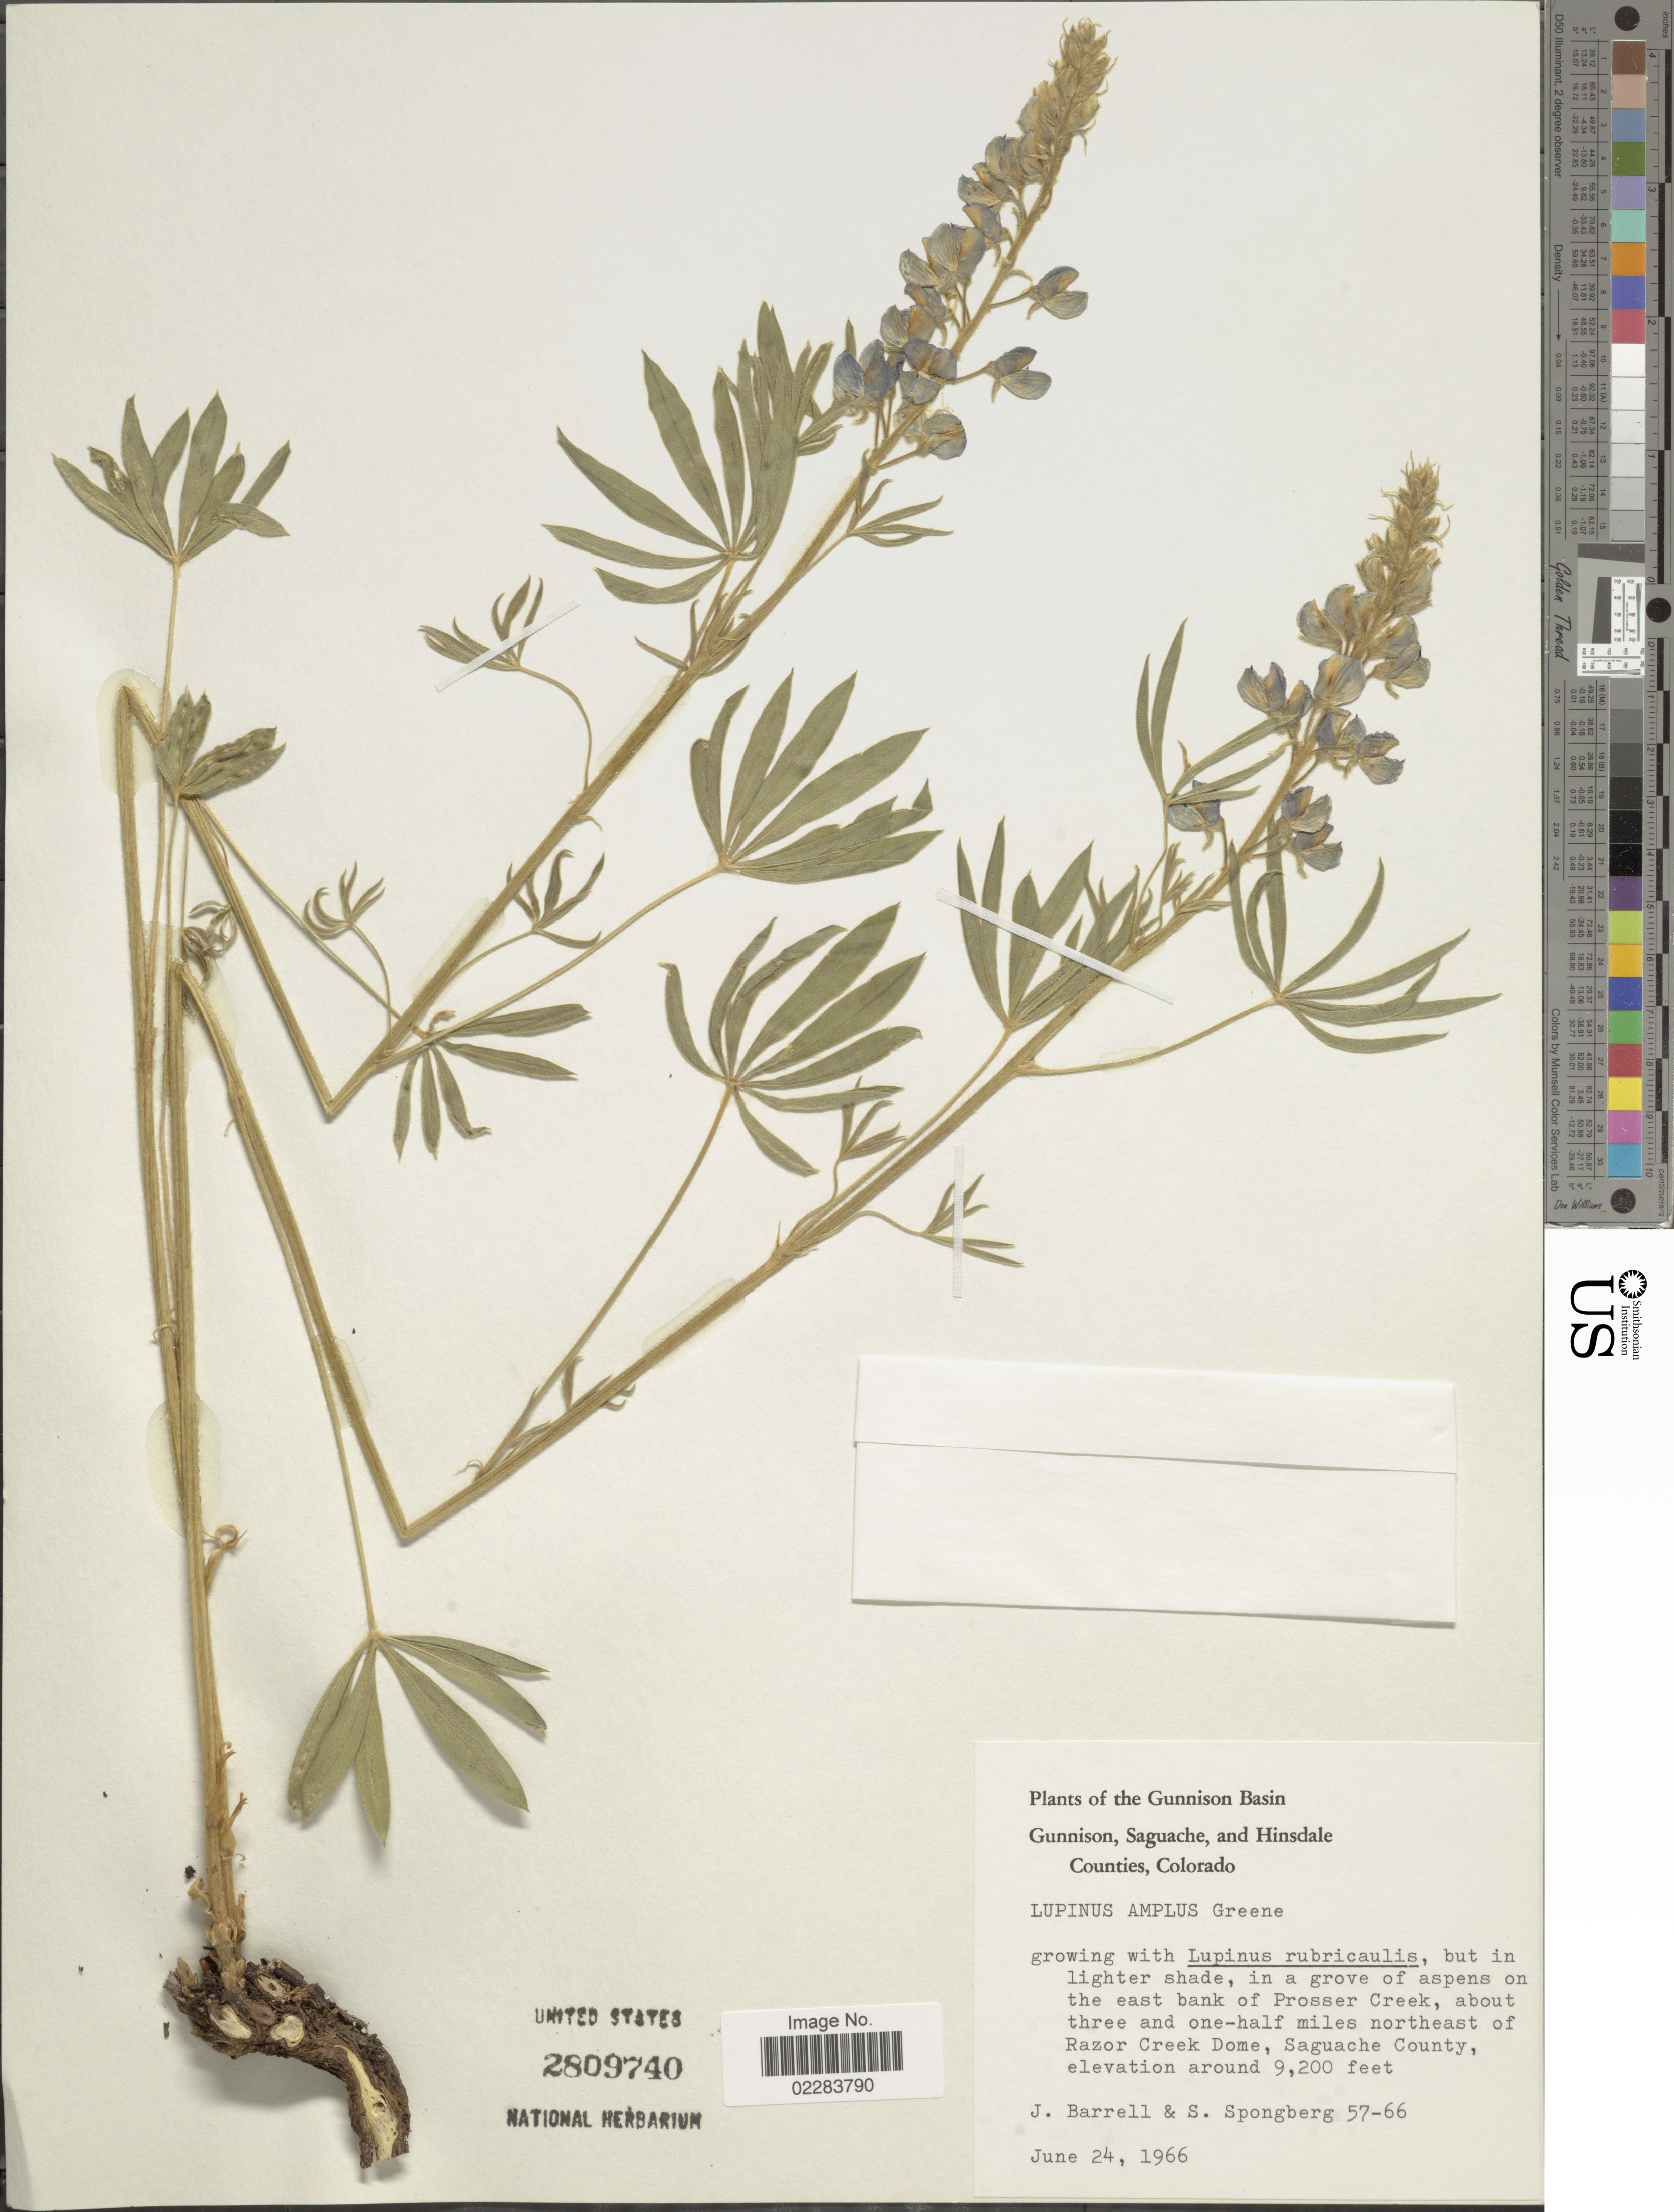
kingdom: Plantae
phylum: Tracheophyta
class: Magnoliopsida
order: Fabales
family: Fabaceae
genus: Lupinus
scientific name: Lupinus amplus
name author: Greene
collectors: J. Barrell & S. A.Spongberg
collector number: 57-66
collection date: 1966-06-24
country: United States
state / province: Colorado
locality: Gunnison Basin. Gunnison, Saguache, and Hinsdale Counties. in a grove with aspens on the east bank of Prosser Creek, abouth three and one-half miles northeast of Razor Creek Dome, Saguache County.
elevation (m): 2804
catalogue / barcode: US 2809740